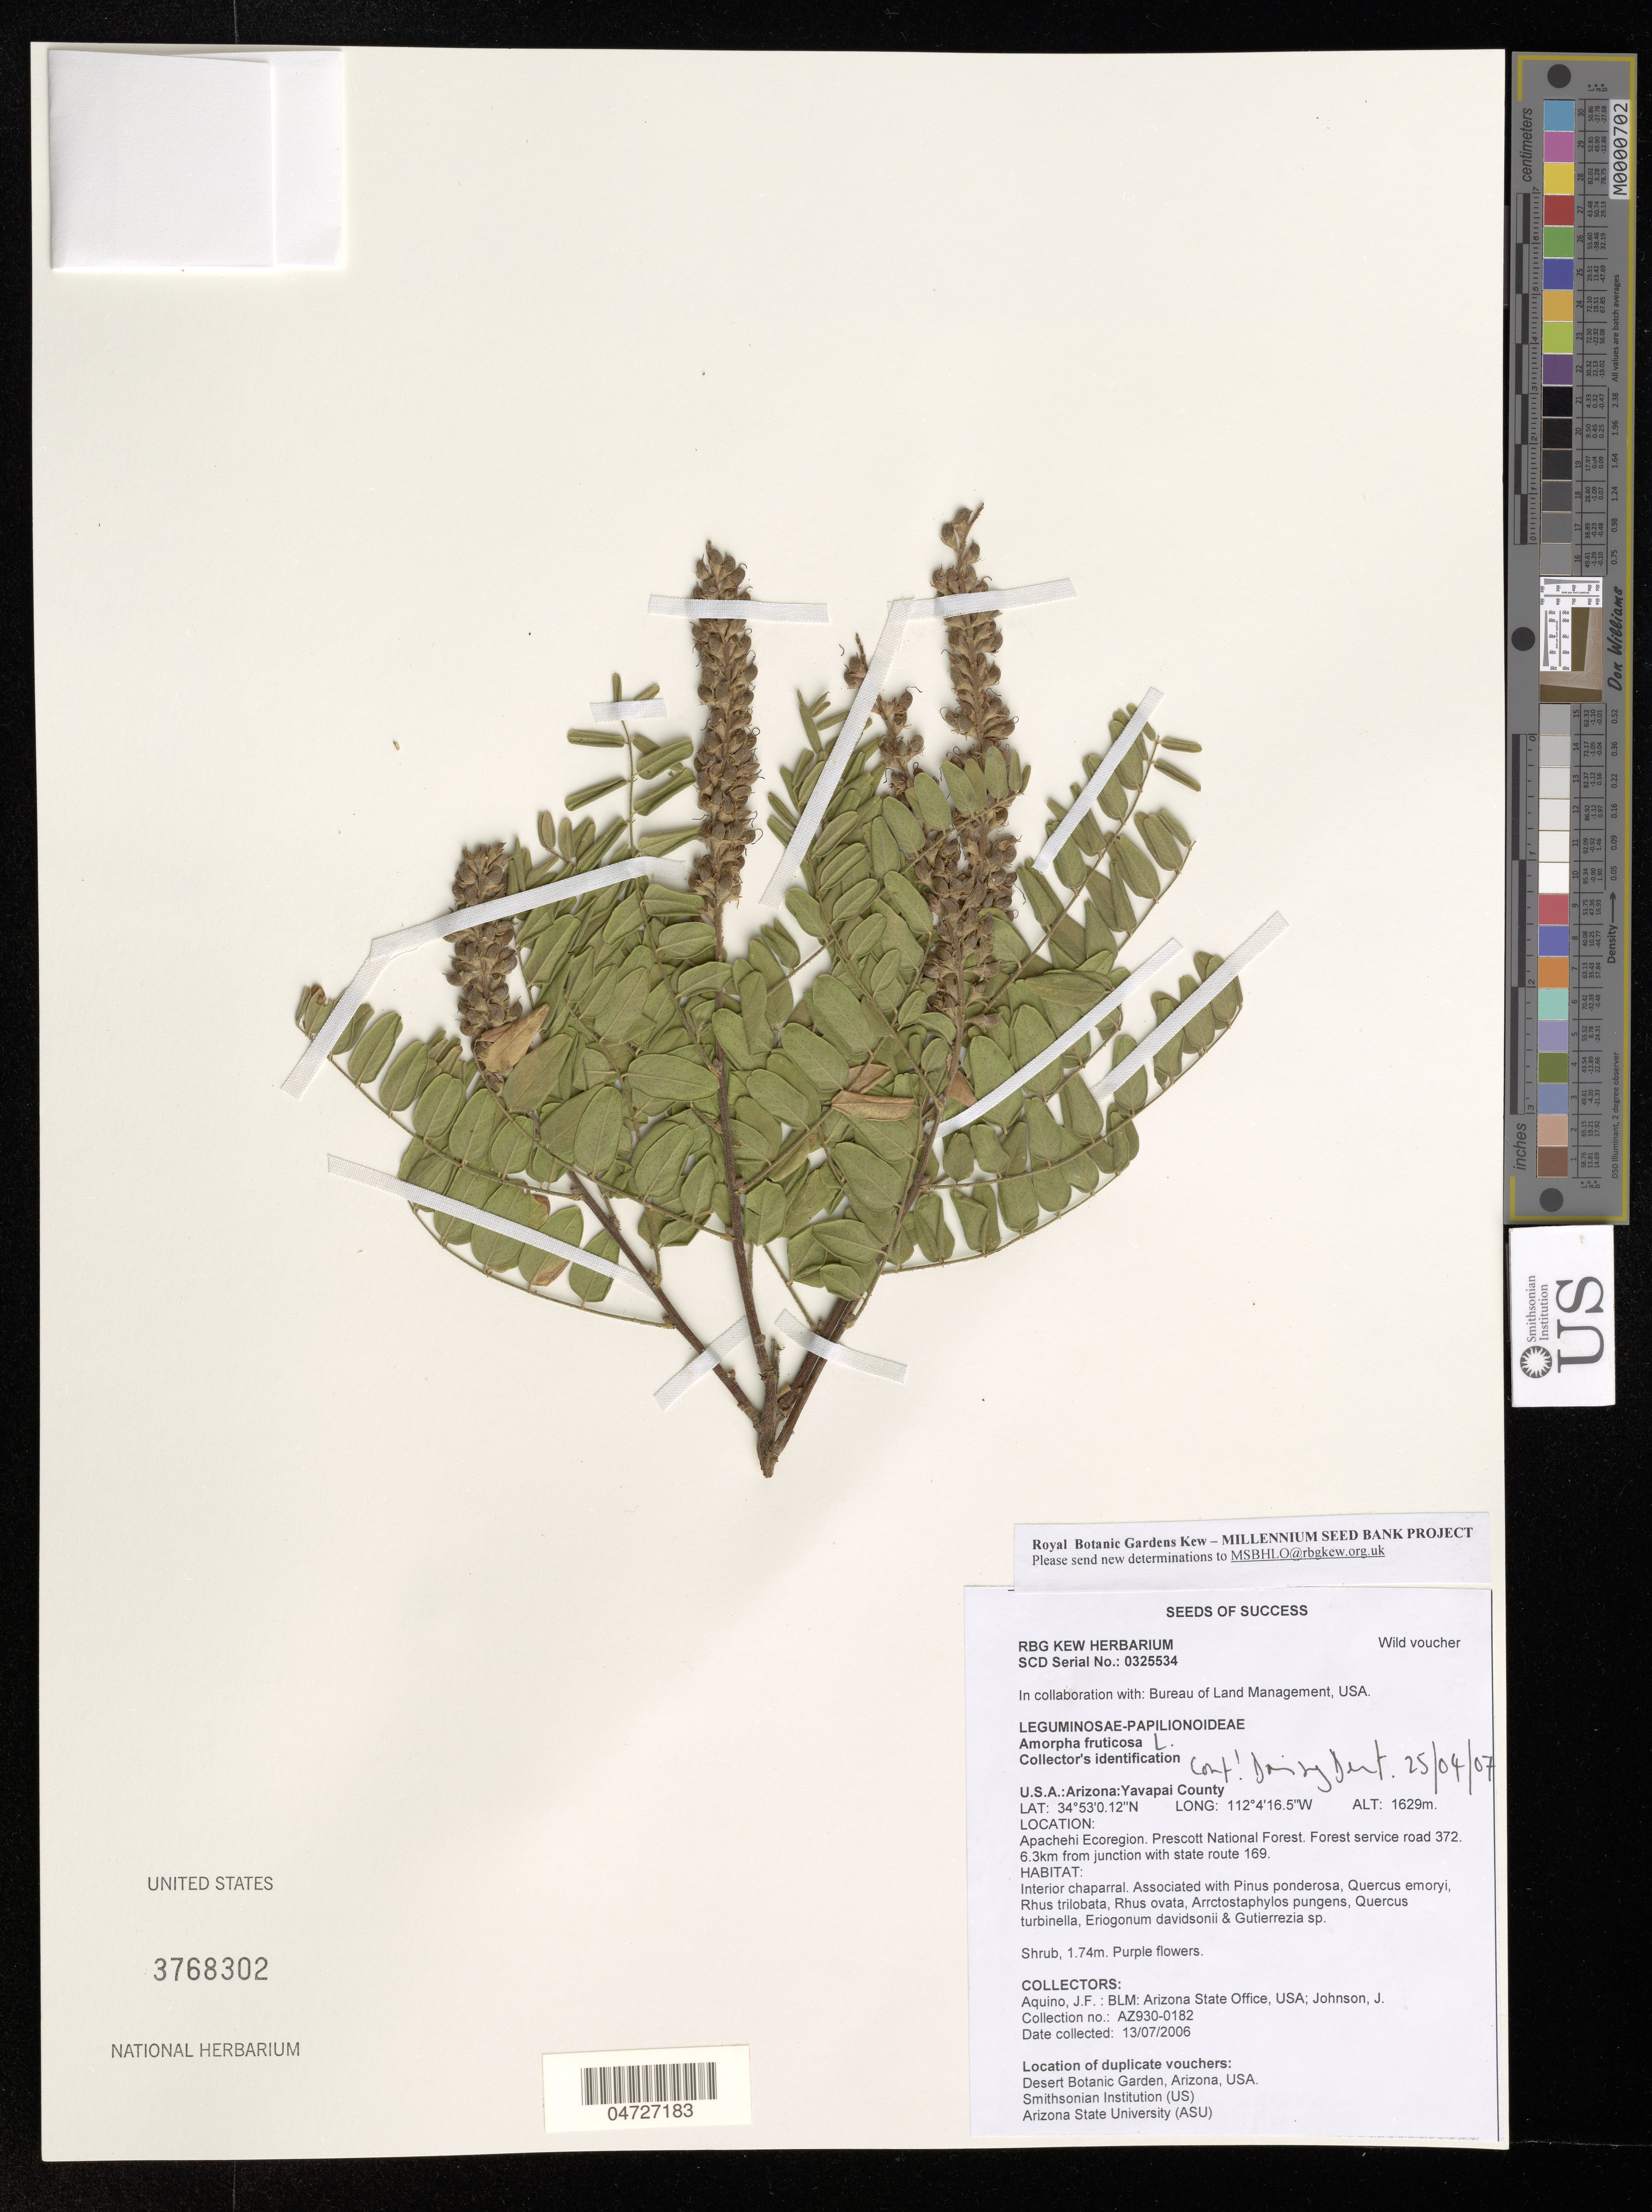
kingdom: Plantae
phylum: Tracheophyta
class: Magnoliopsida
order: Fabales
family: Fabaceae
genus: Amorpha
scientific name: Amorpha fruticosa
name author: L.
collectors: J. Aquino & J. Johnson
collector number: AZ930-0182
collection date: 2006-07-13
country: United States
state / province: Arizona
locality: Yavapai County. Apachehi Ecoregion. Prescott National Forest. Forest service road 372. 6.3km from junction with state route 169.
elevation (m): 1629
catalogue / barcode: US 3768302